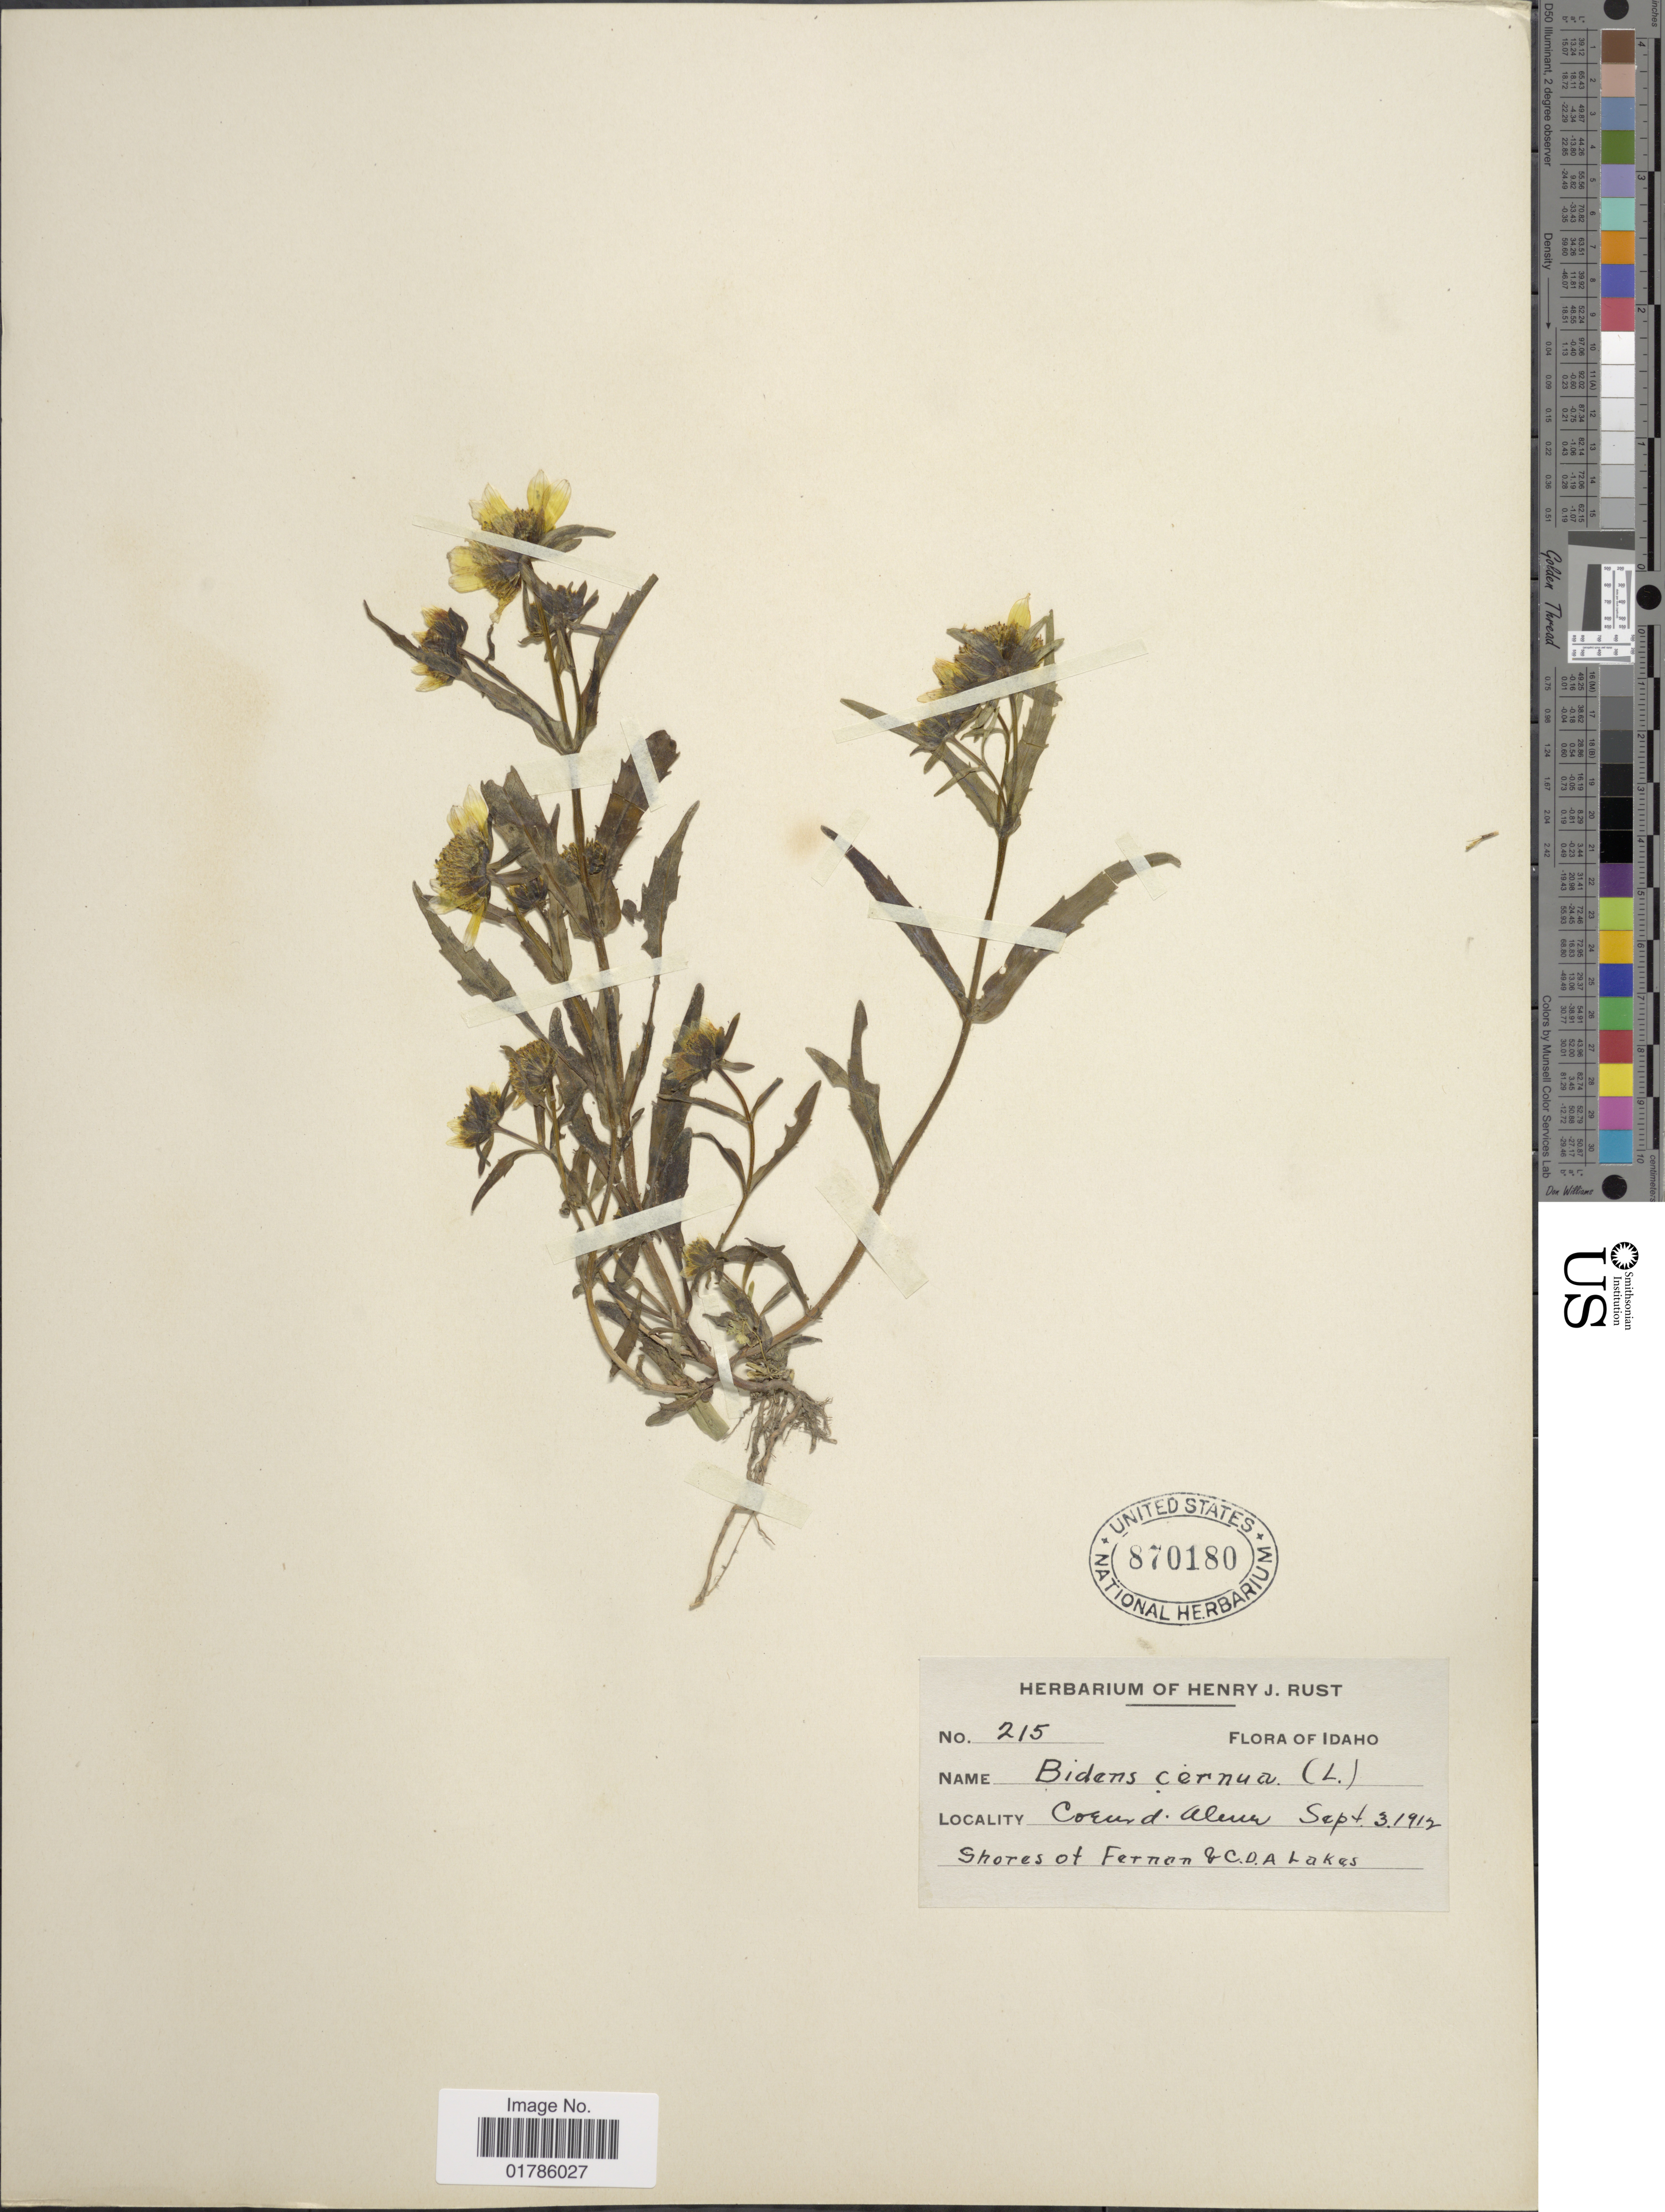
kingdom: Plantae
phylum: Tracheophyta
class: Magnoliopsida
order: Asterales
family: Asteraceae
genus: Bidens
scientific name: Bidens cernua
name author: L.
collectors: ex herb. Henry J. Rust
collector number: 215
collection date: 1912-09-03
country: United States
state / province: Idaho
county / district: Kootenai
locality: Coeur d'Alene, shores of Ferno & C. D. A. Lakes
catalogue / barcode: US 870180